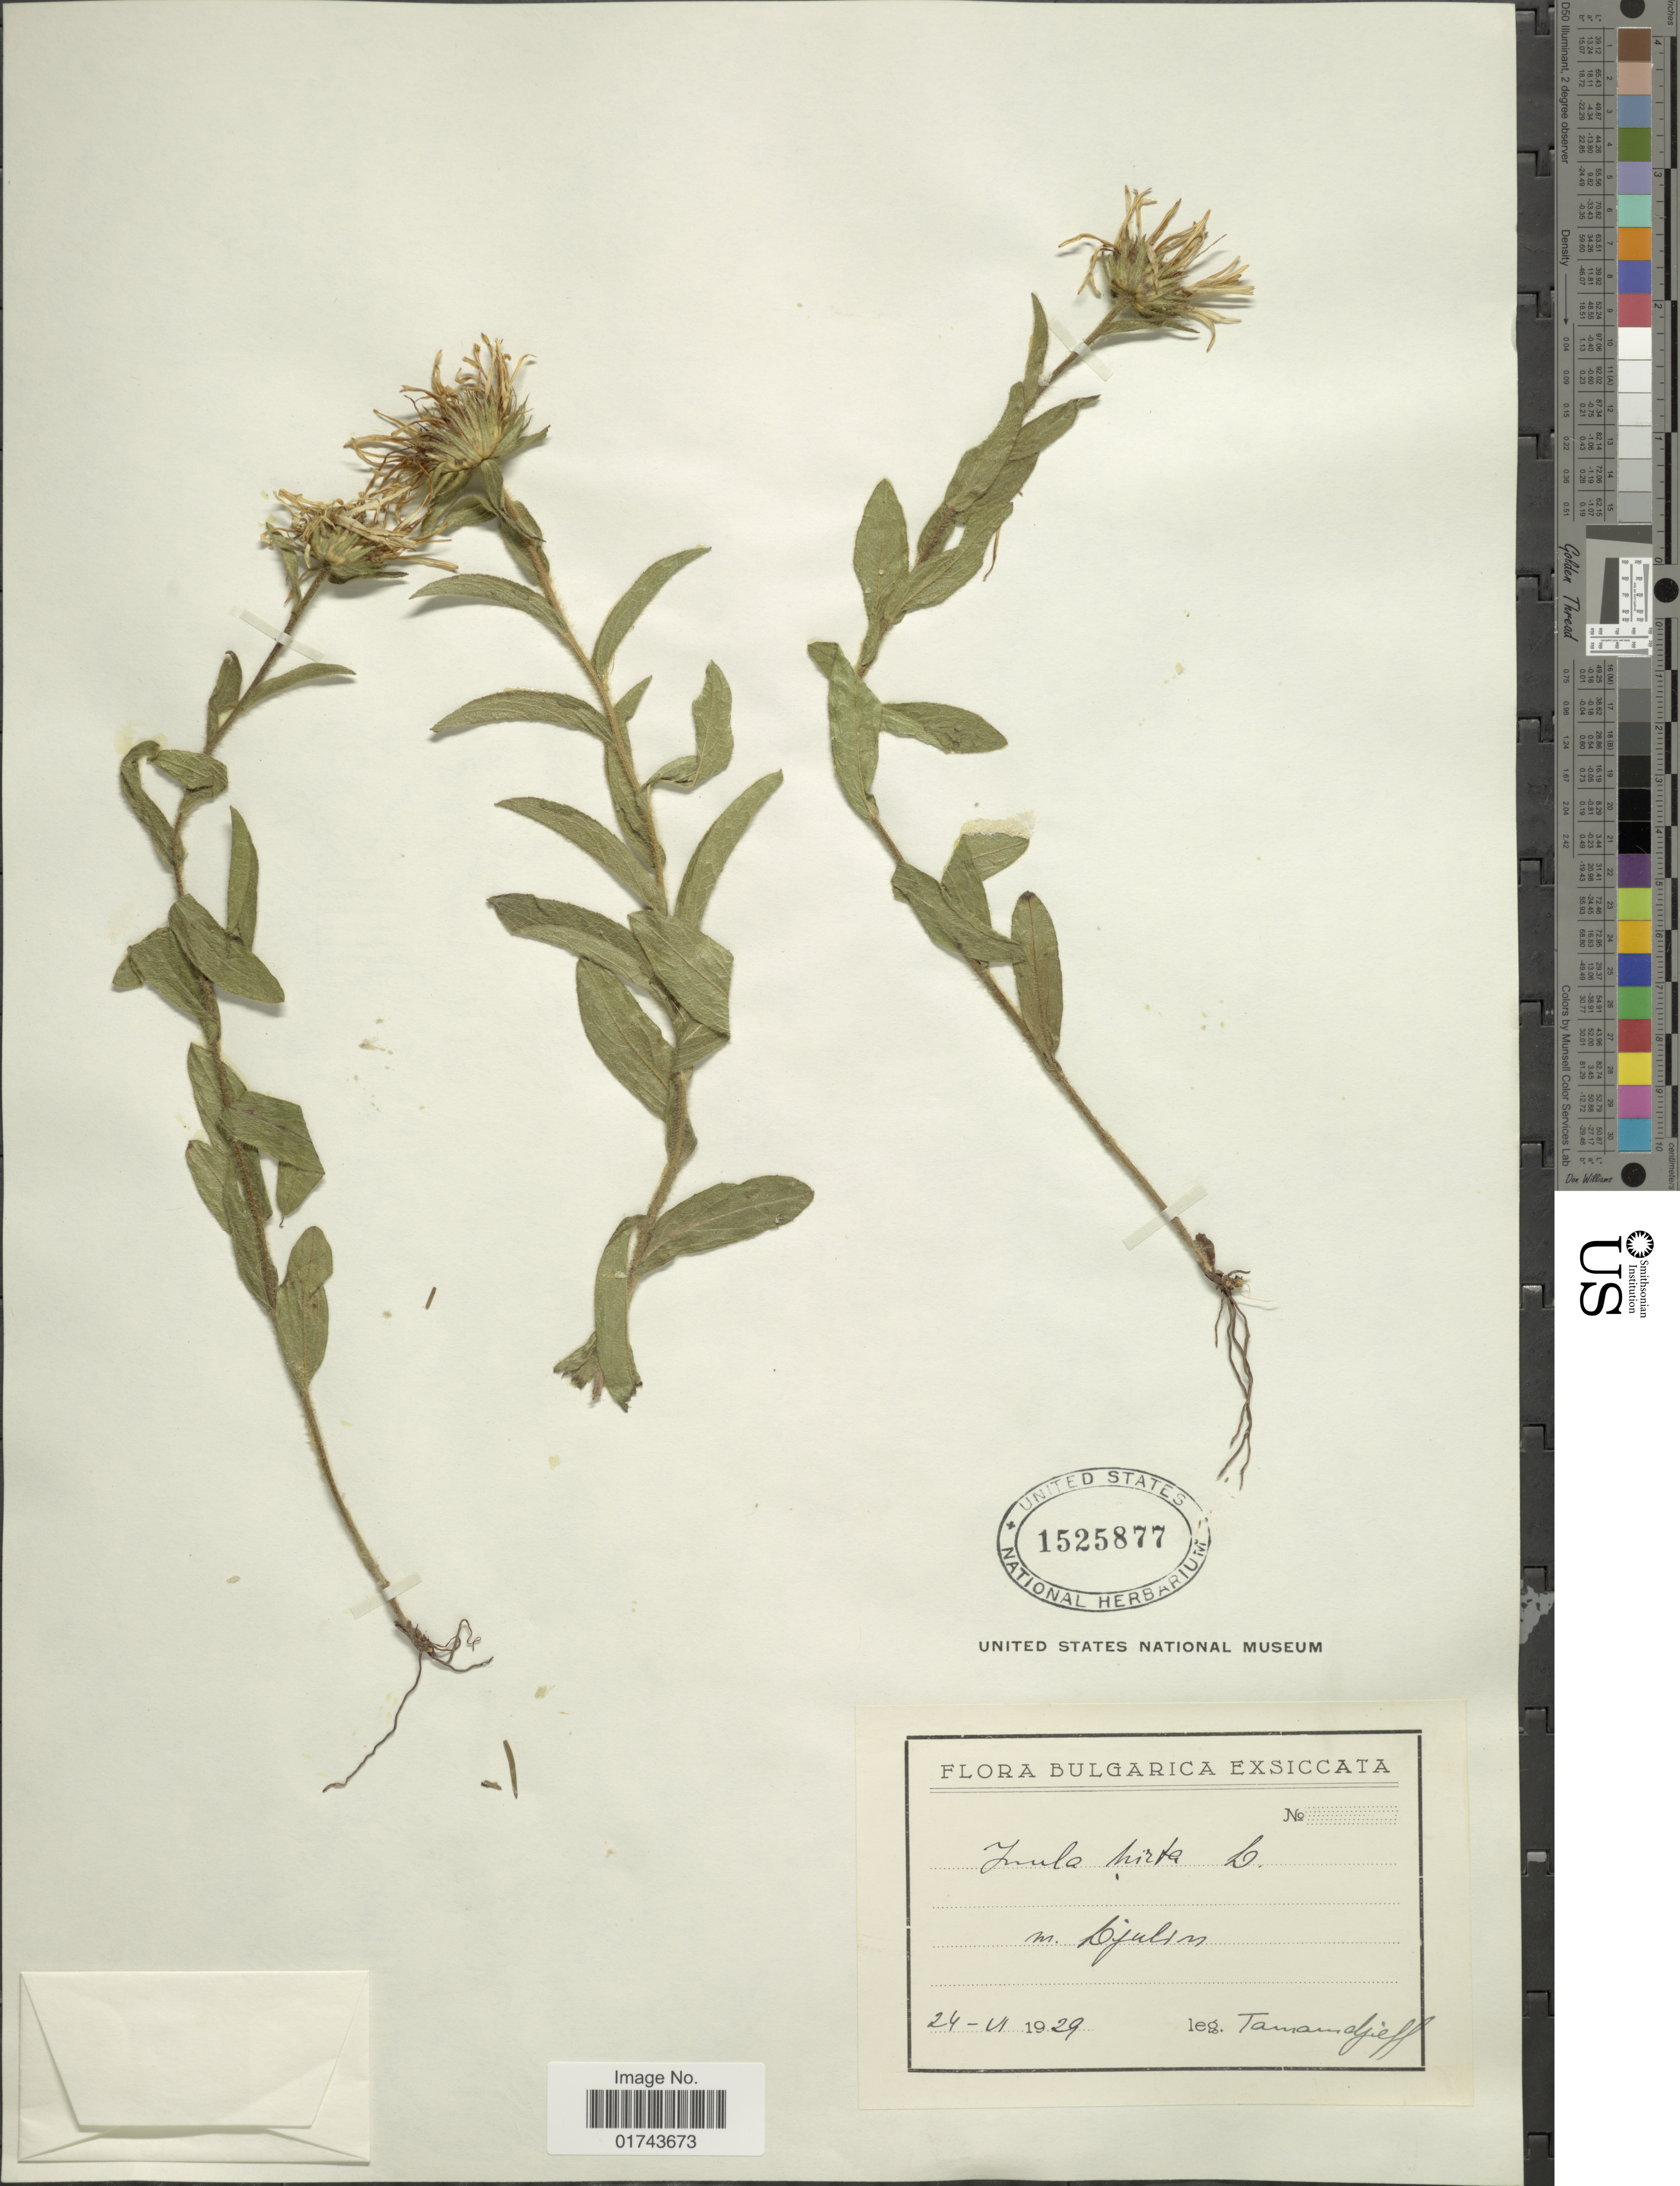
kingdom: Plantae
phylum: Tracheophyta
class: Magnoliopsida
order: Asterales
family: Asteraceae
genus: Inula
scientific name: Inula hirta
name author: L.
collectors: -. Tamandjeff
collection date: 1929-06-24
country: Bulgaria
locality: Bulgarica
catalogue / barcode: US 1525877